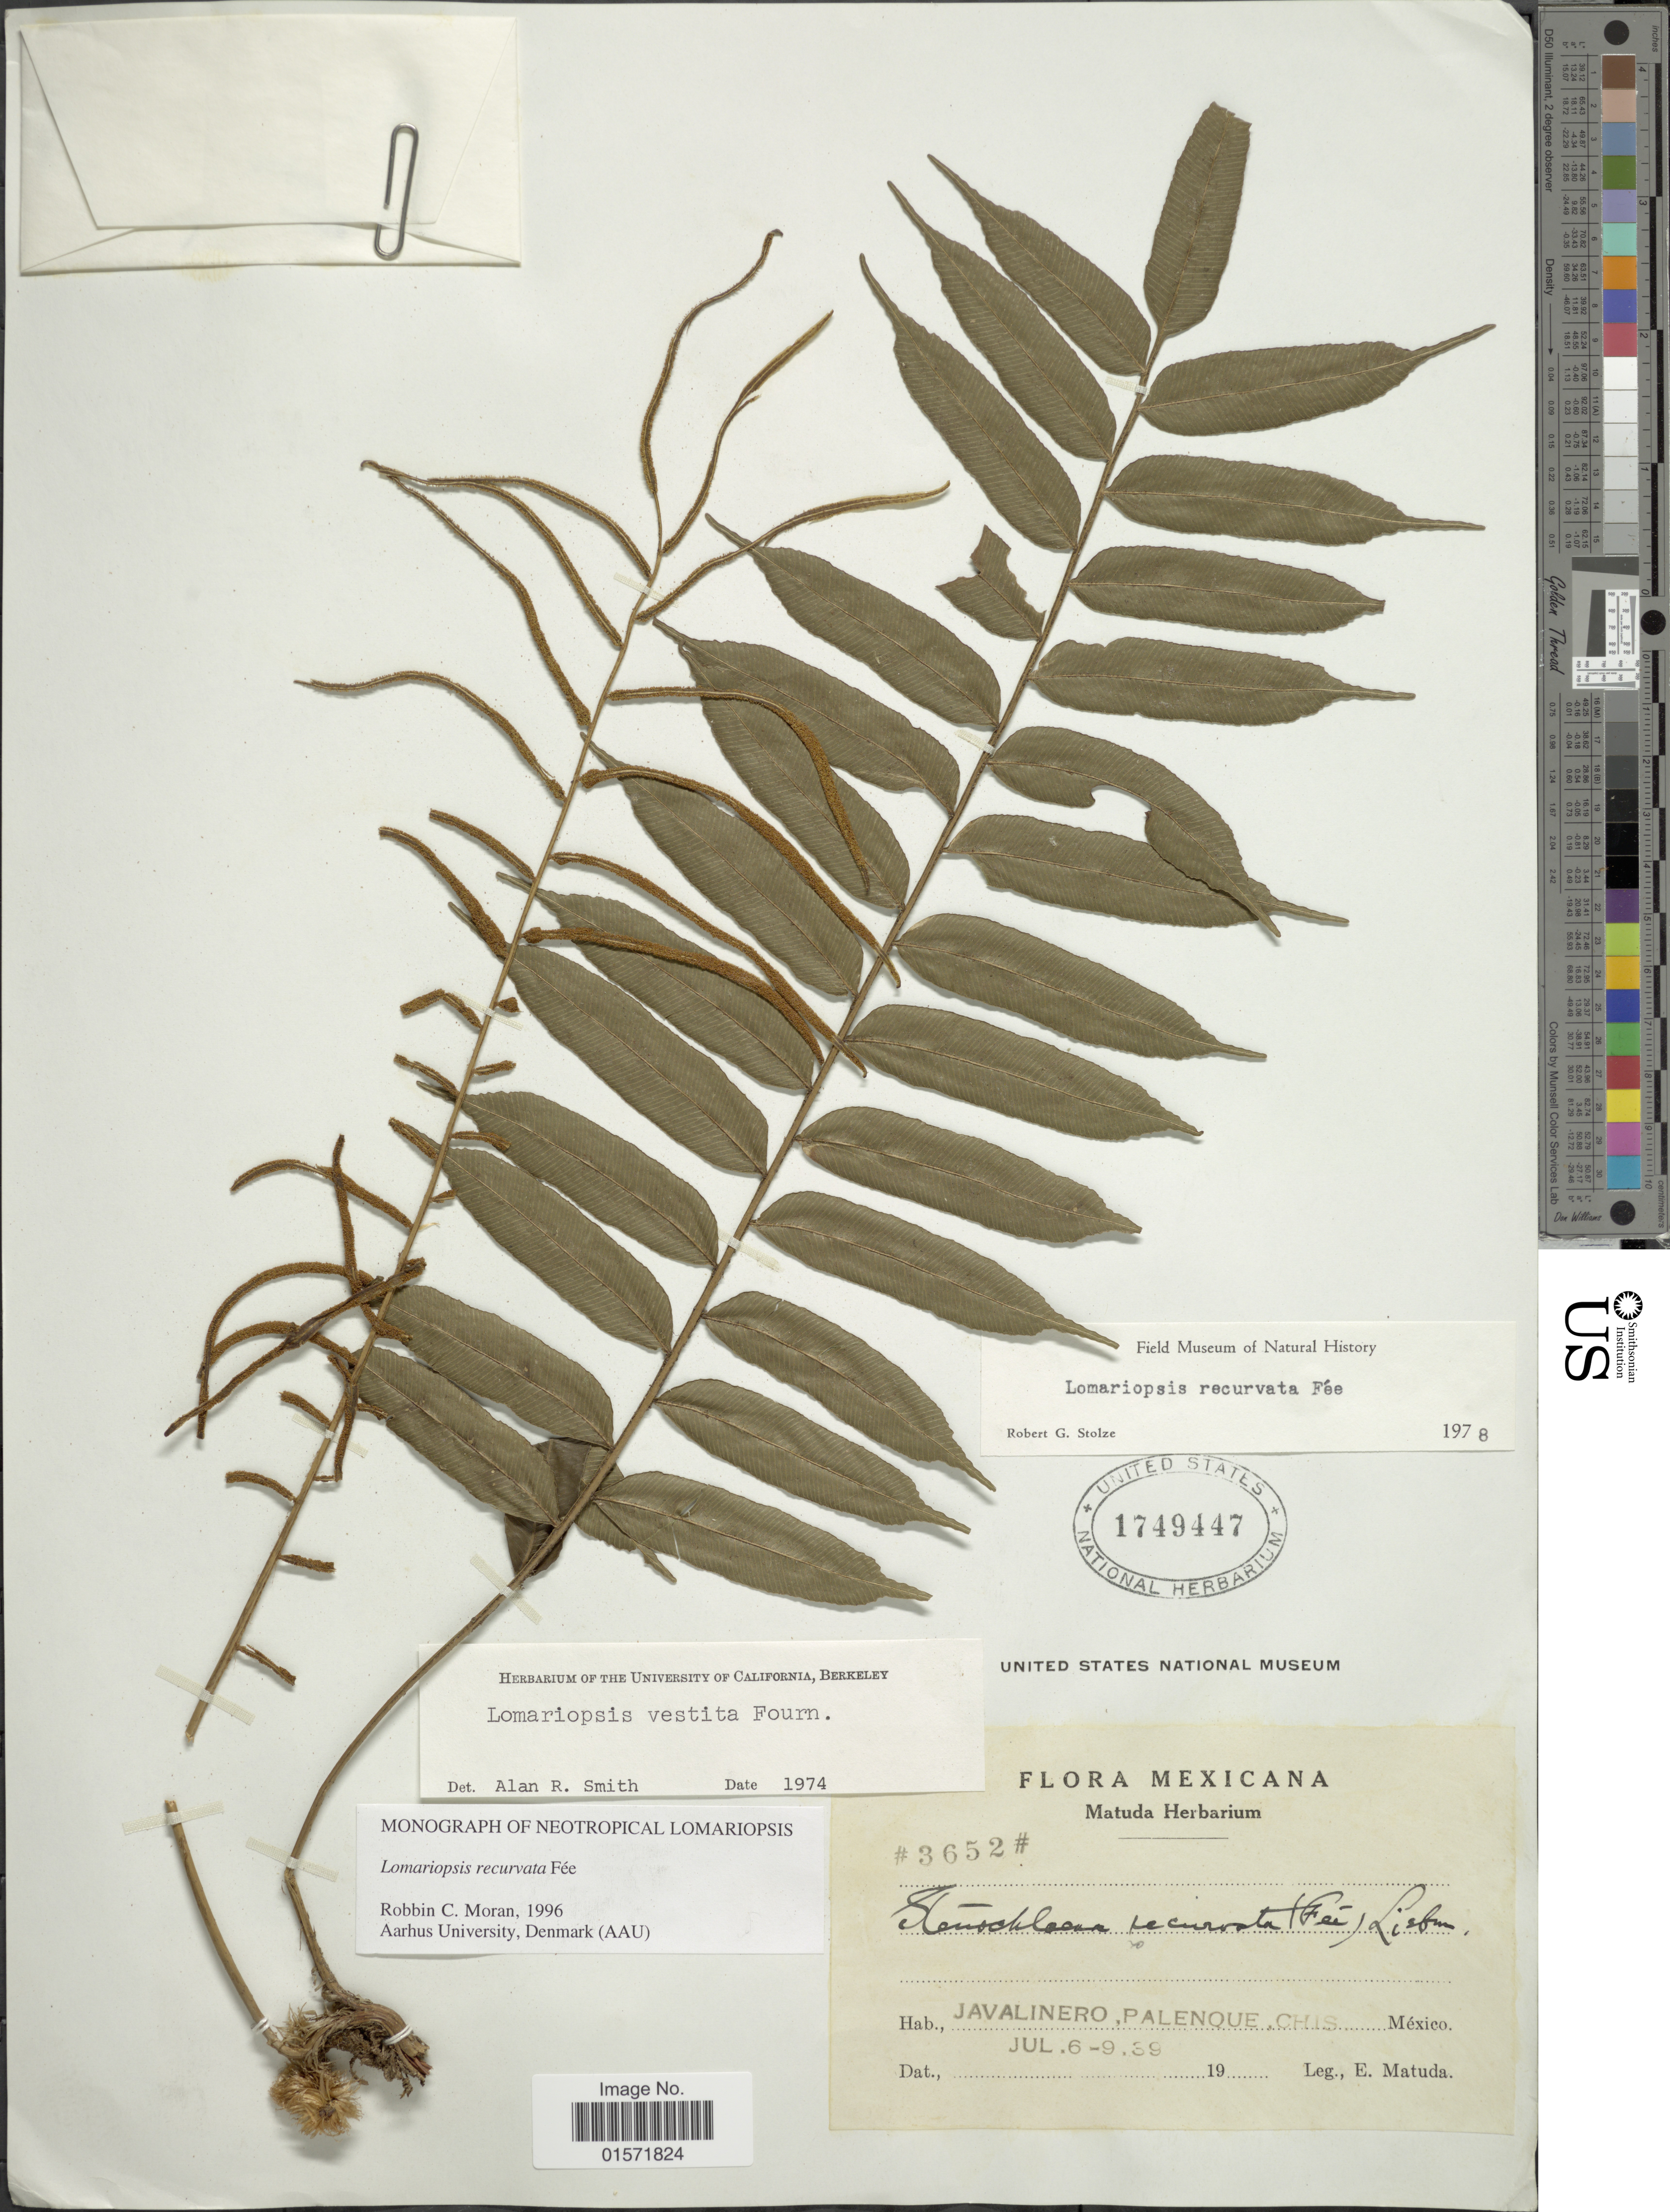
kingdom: Plantae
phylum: Tracheophyta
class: Polypodiopsida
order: Polypodiales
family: Lomariopsidaceae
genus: Lomariopsis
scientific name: Lomariopsis recurvata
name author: Fée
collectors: E. Matuda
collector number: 3652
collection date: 1939-07-06/1939-07-09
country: Mexico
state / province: Chiapas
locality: Javalinero, Palenque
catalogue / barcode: US 1749447